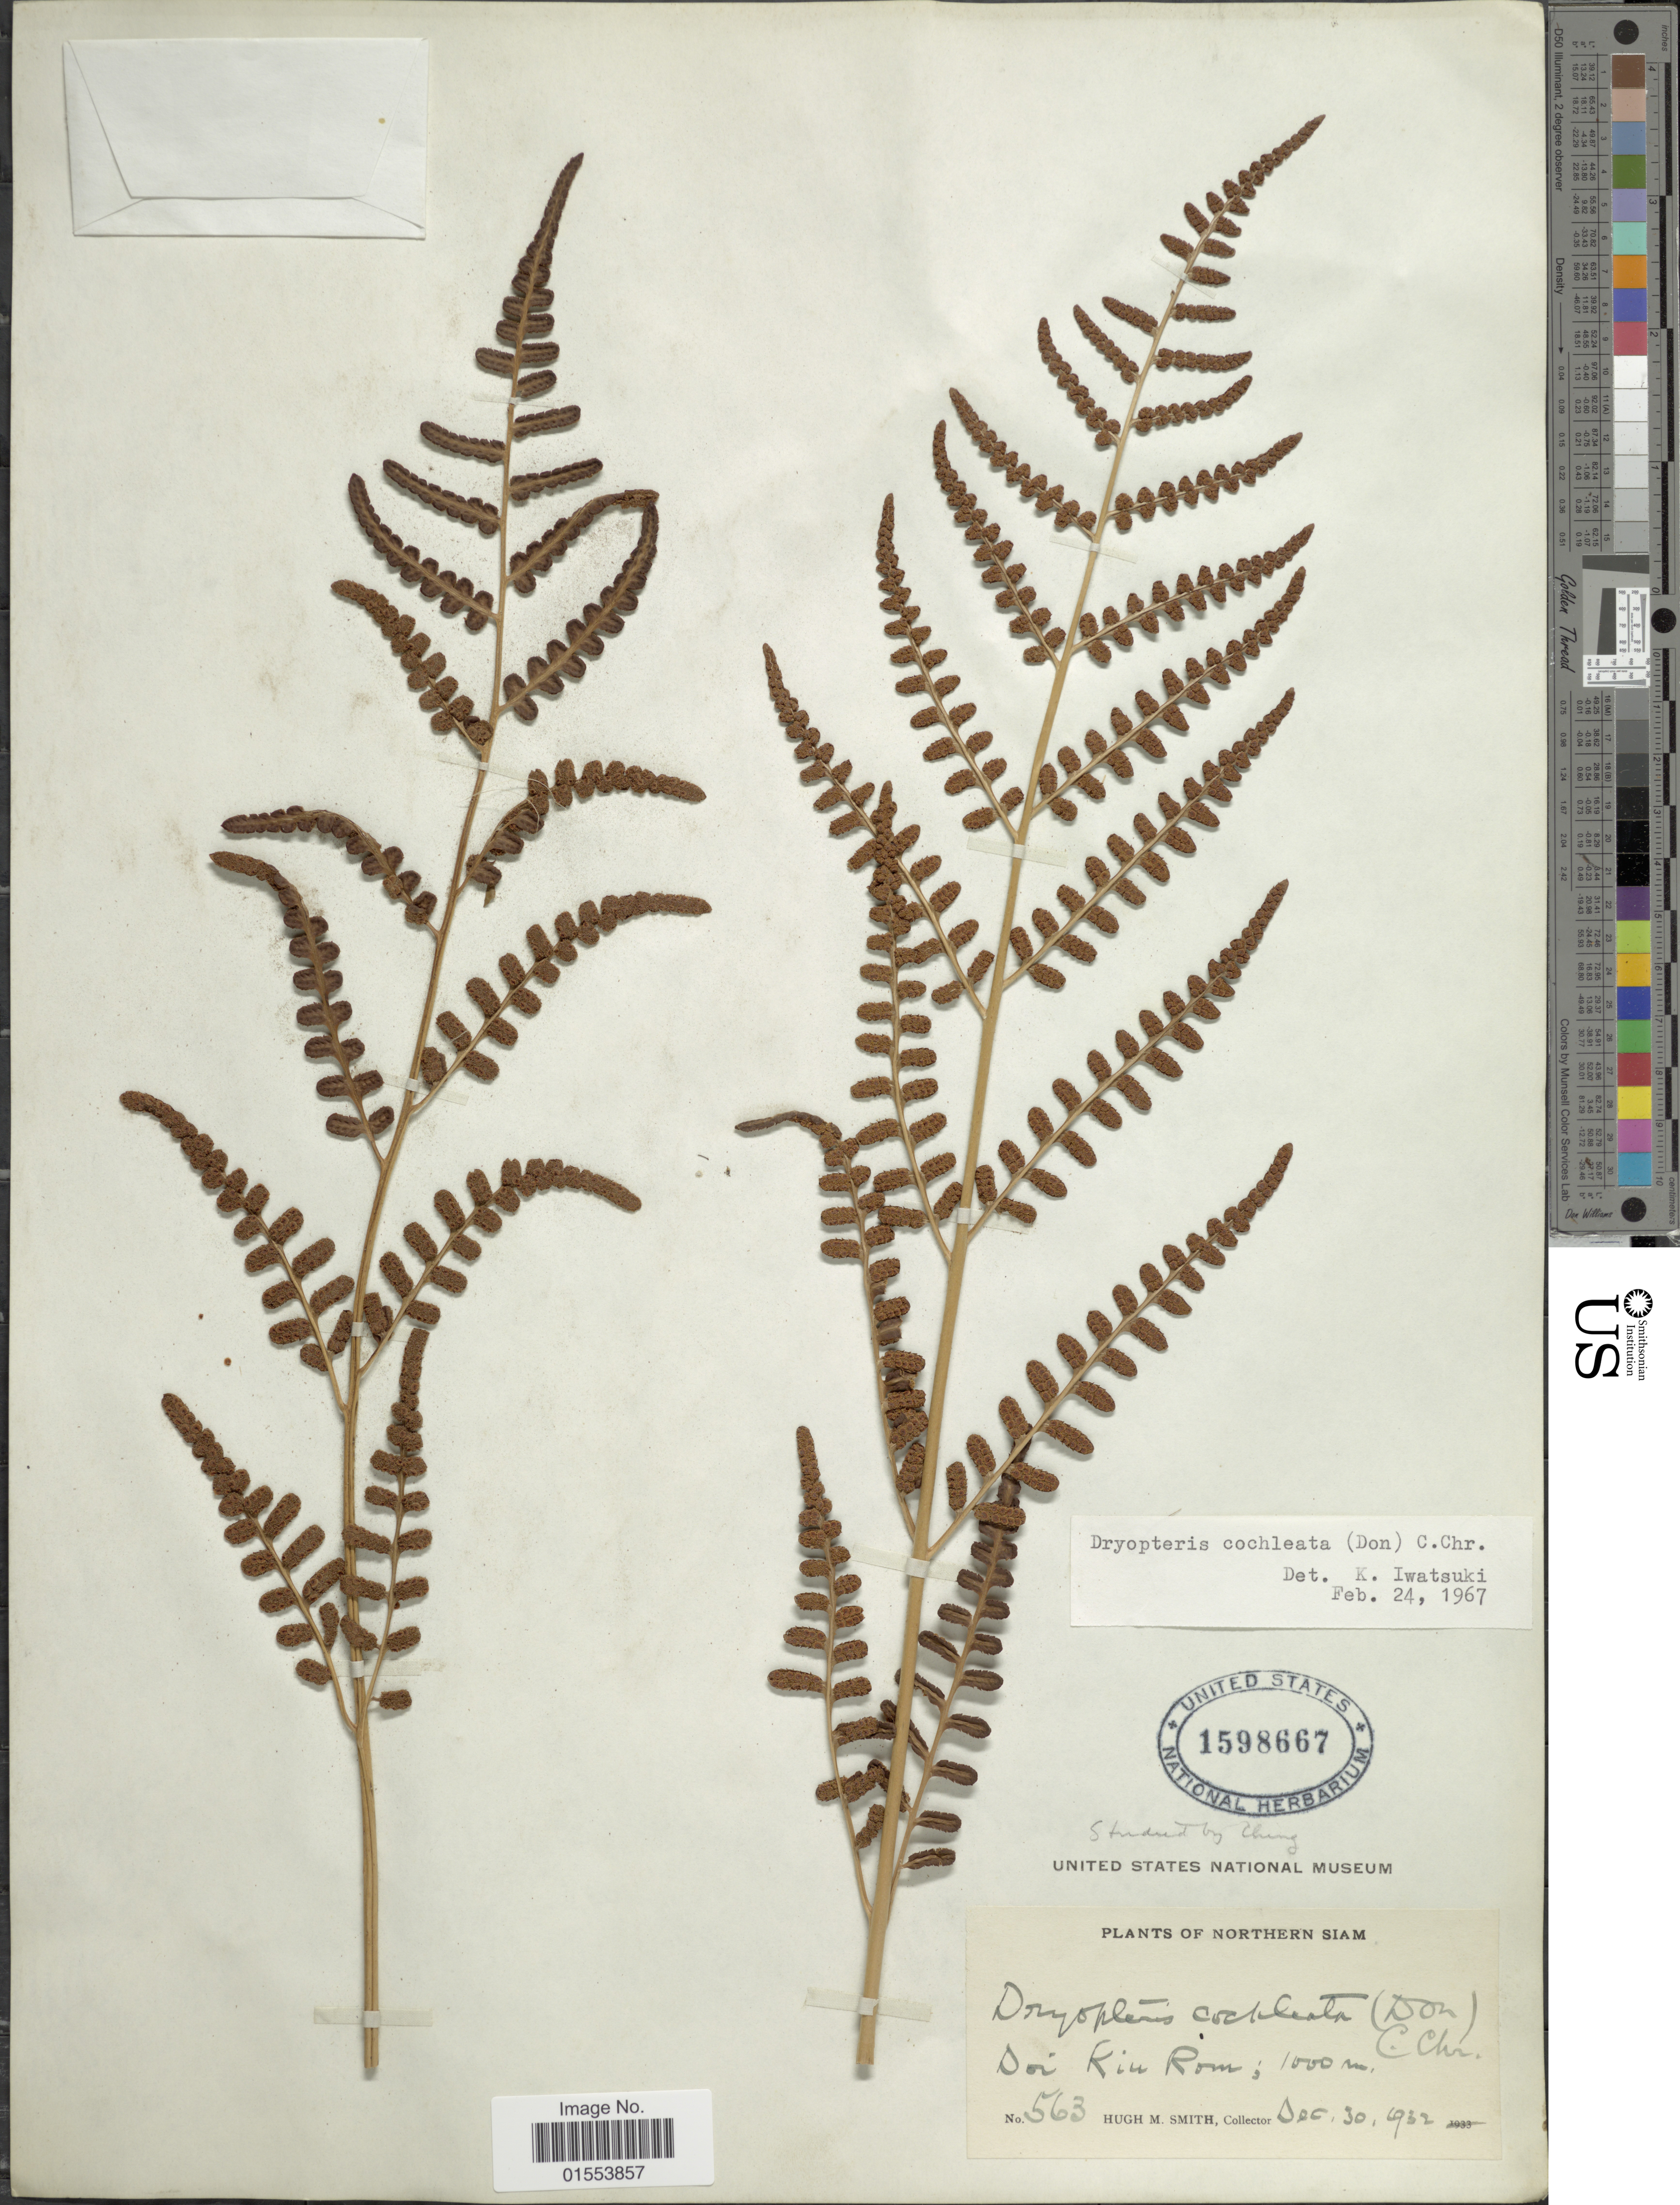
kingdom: Plantae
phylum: Tracheophyta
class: Polypodiopsida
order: Polypodiales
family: Dryopteridaceae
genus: Dryopteris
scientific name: Dryopteris cochleata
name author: (D. Don) C. Chr.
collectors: H. M. Smith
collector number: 563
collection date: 1932-12-30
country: Thailand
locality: Siam, Doi Riu Rom.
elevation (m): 1000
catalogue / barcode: US 1598667